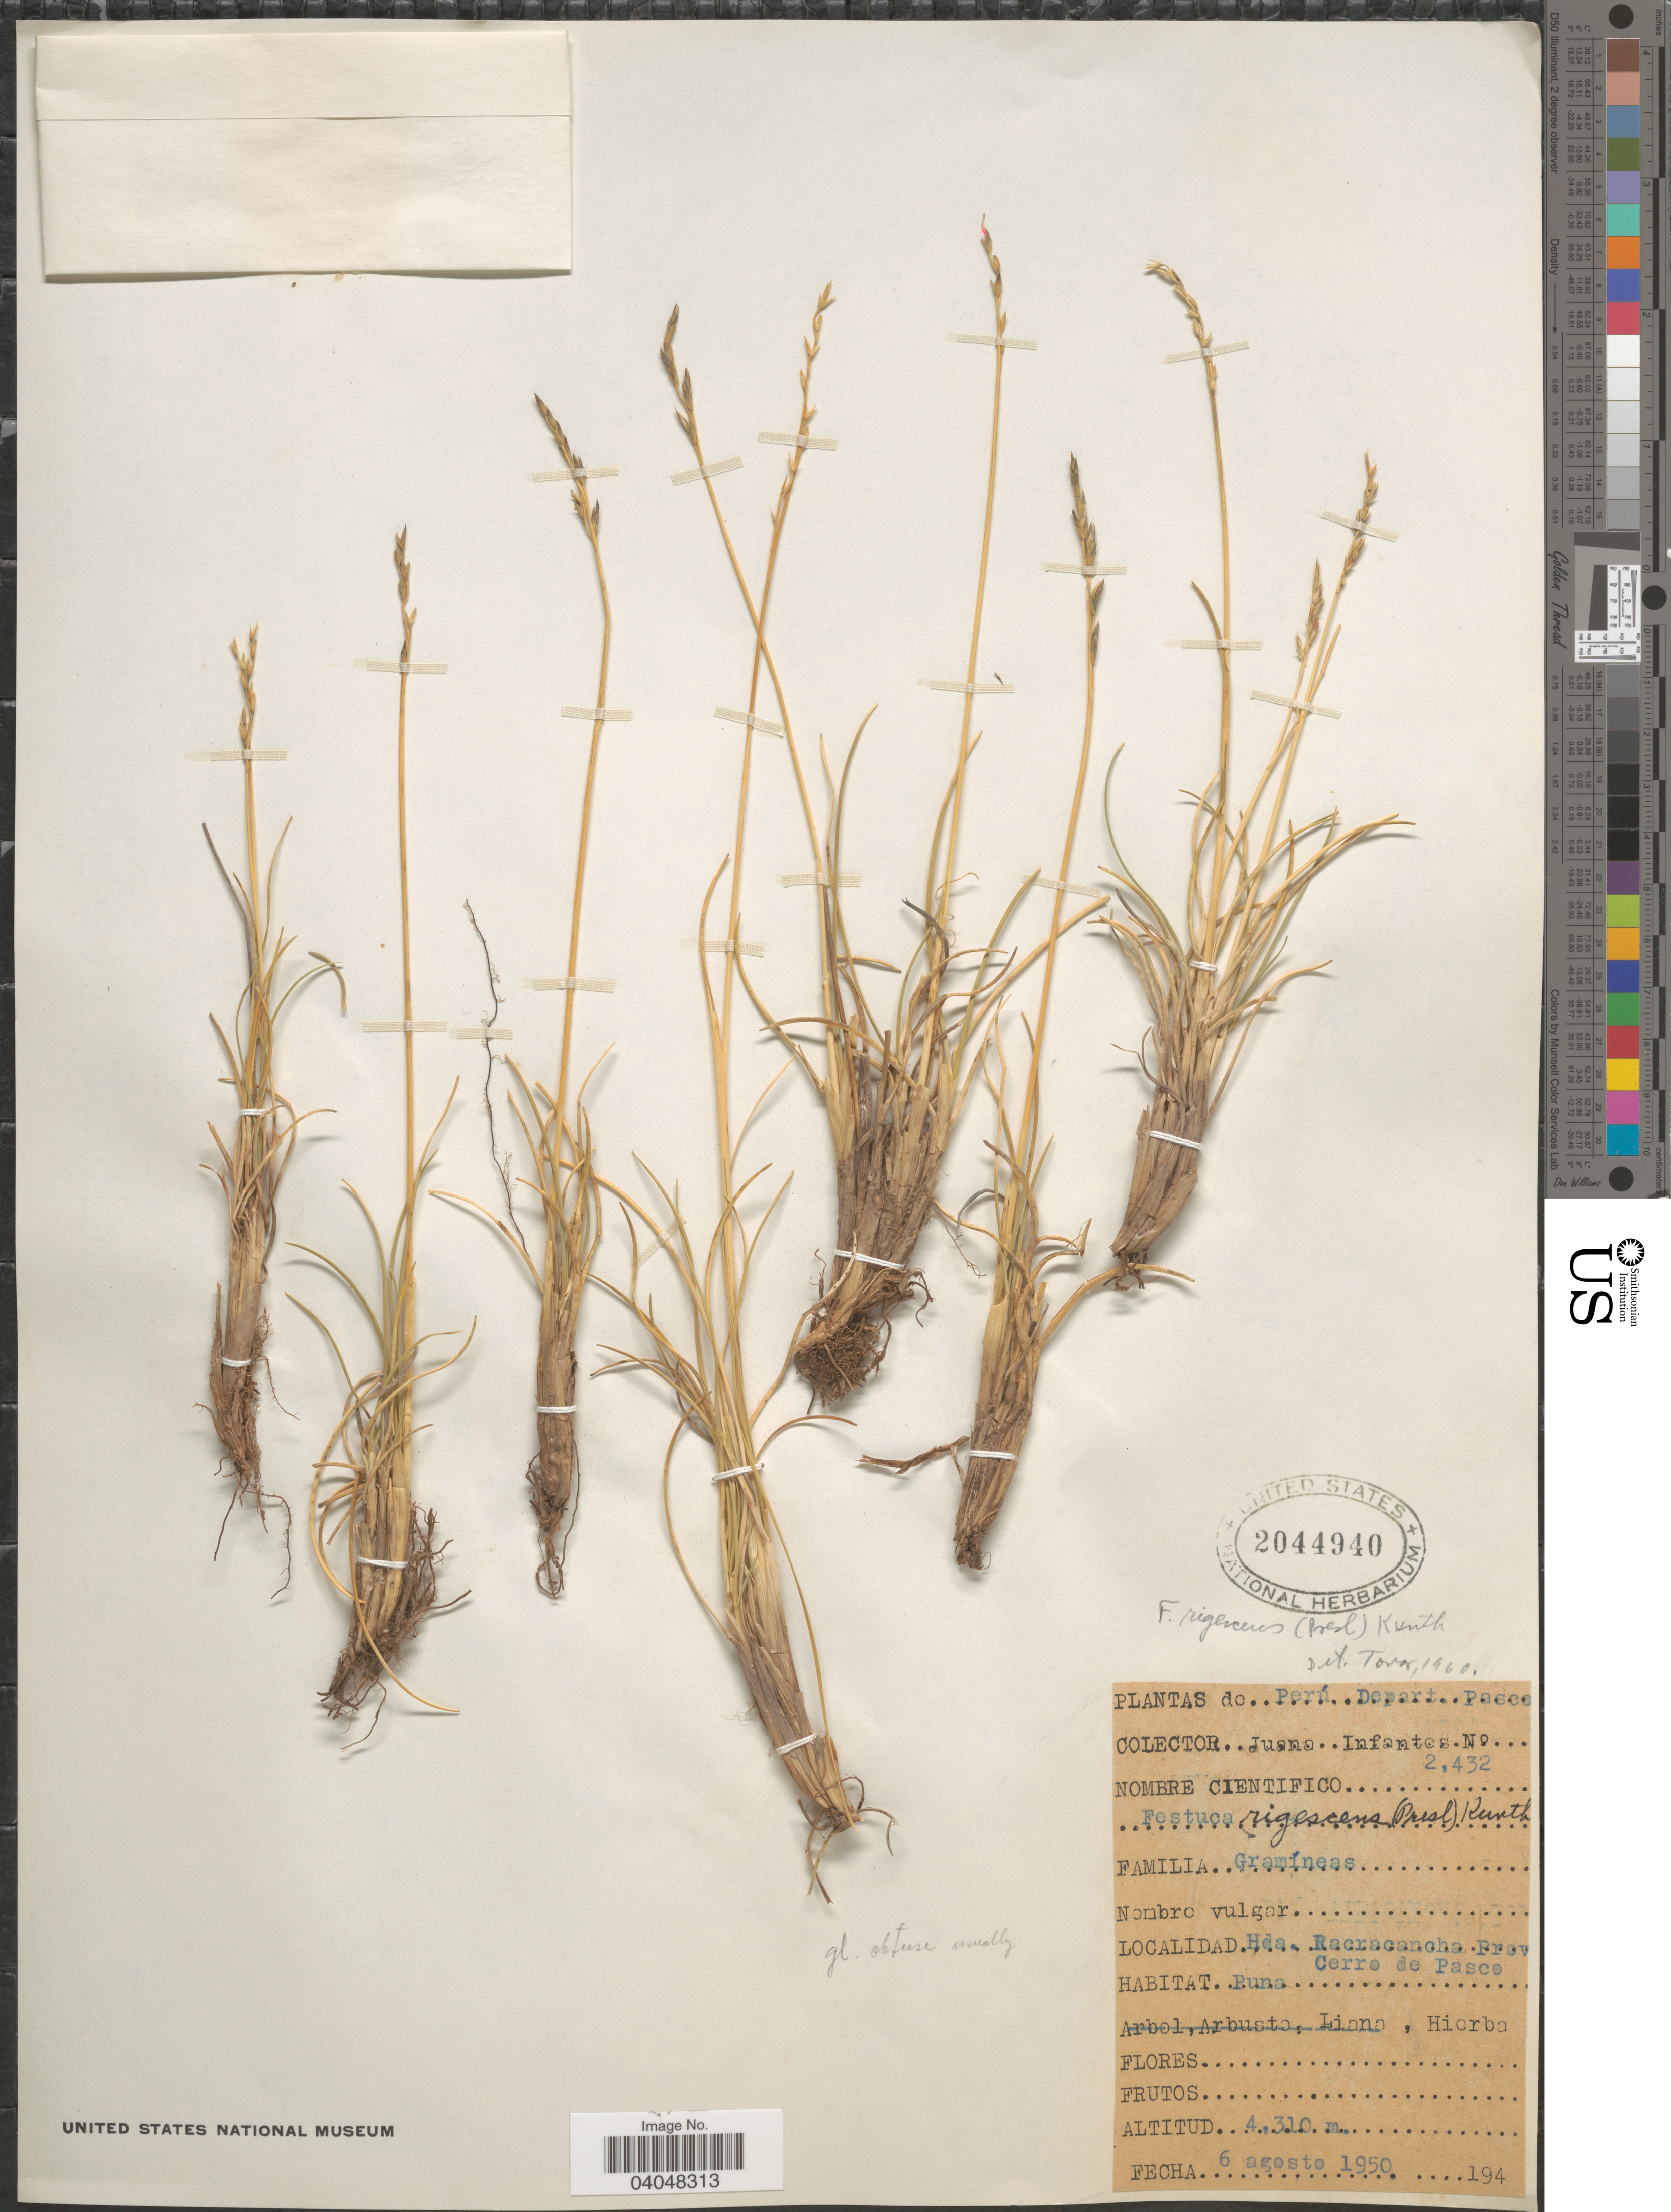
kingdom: Plantae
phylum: Tracheophyta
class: Liliopsida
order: Poales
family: Poaceae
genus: Festuca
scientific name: Festuca rigescens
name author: (J. Presl) Kunth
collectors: J. Infantes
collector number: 2432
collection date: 1950-08-06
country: Peru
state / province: Pasco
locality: Depart. Pasco. Hda. Racracancha Prov. Cerro de Pasco.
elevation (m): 4310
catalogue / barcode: US 2044940